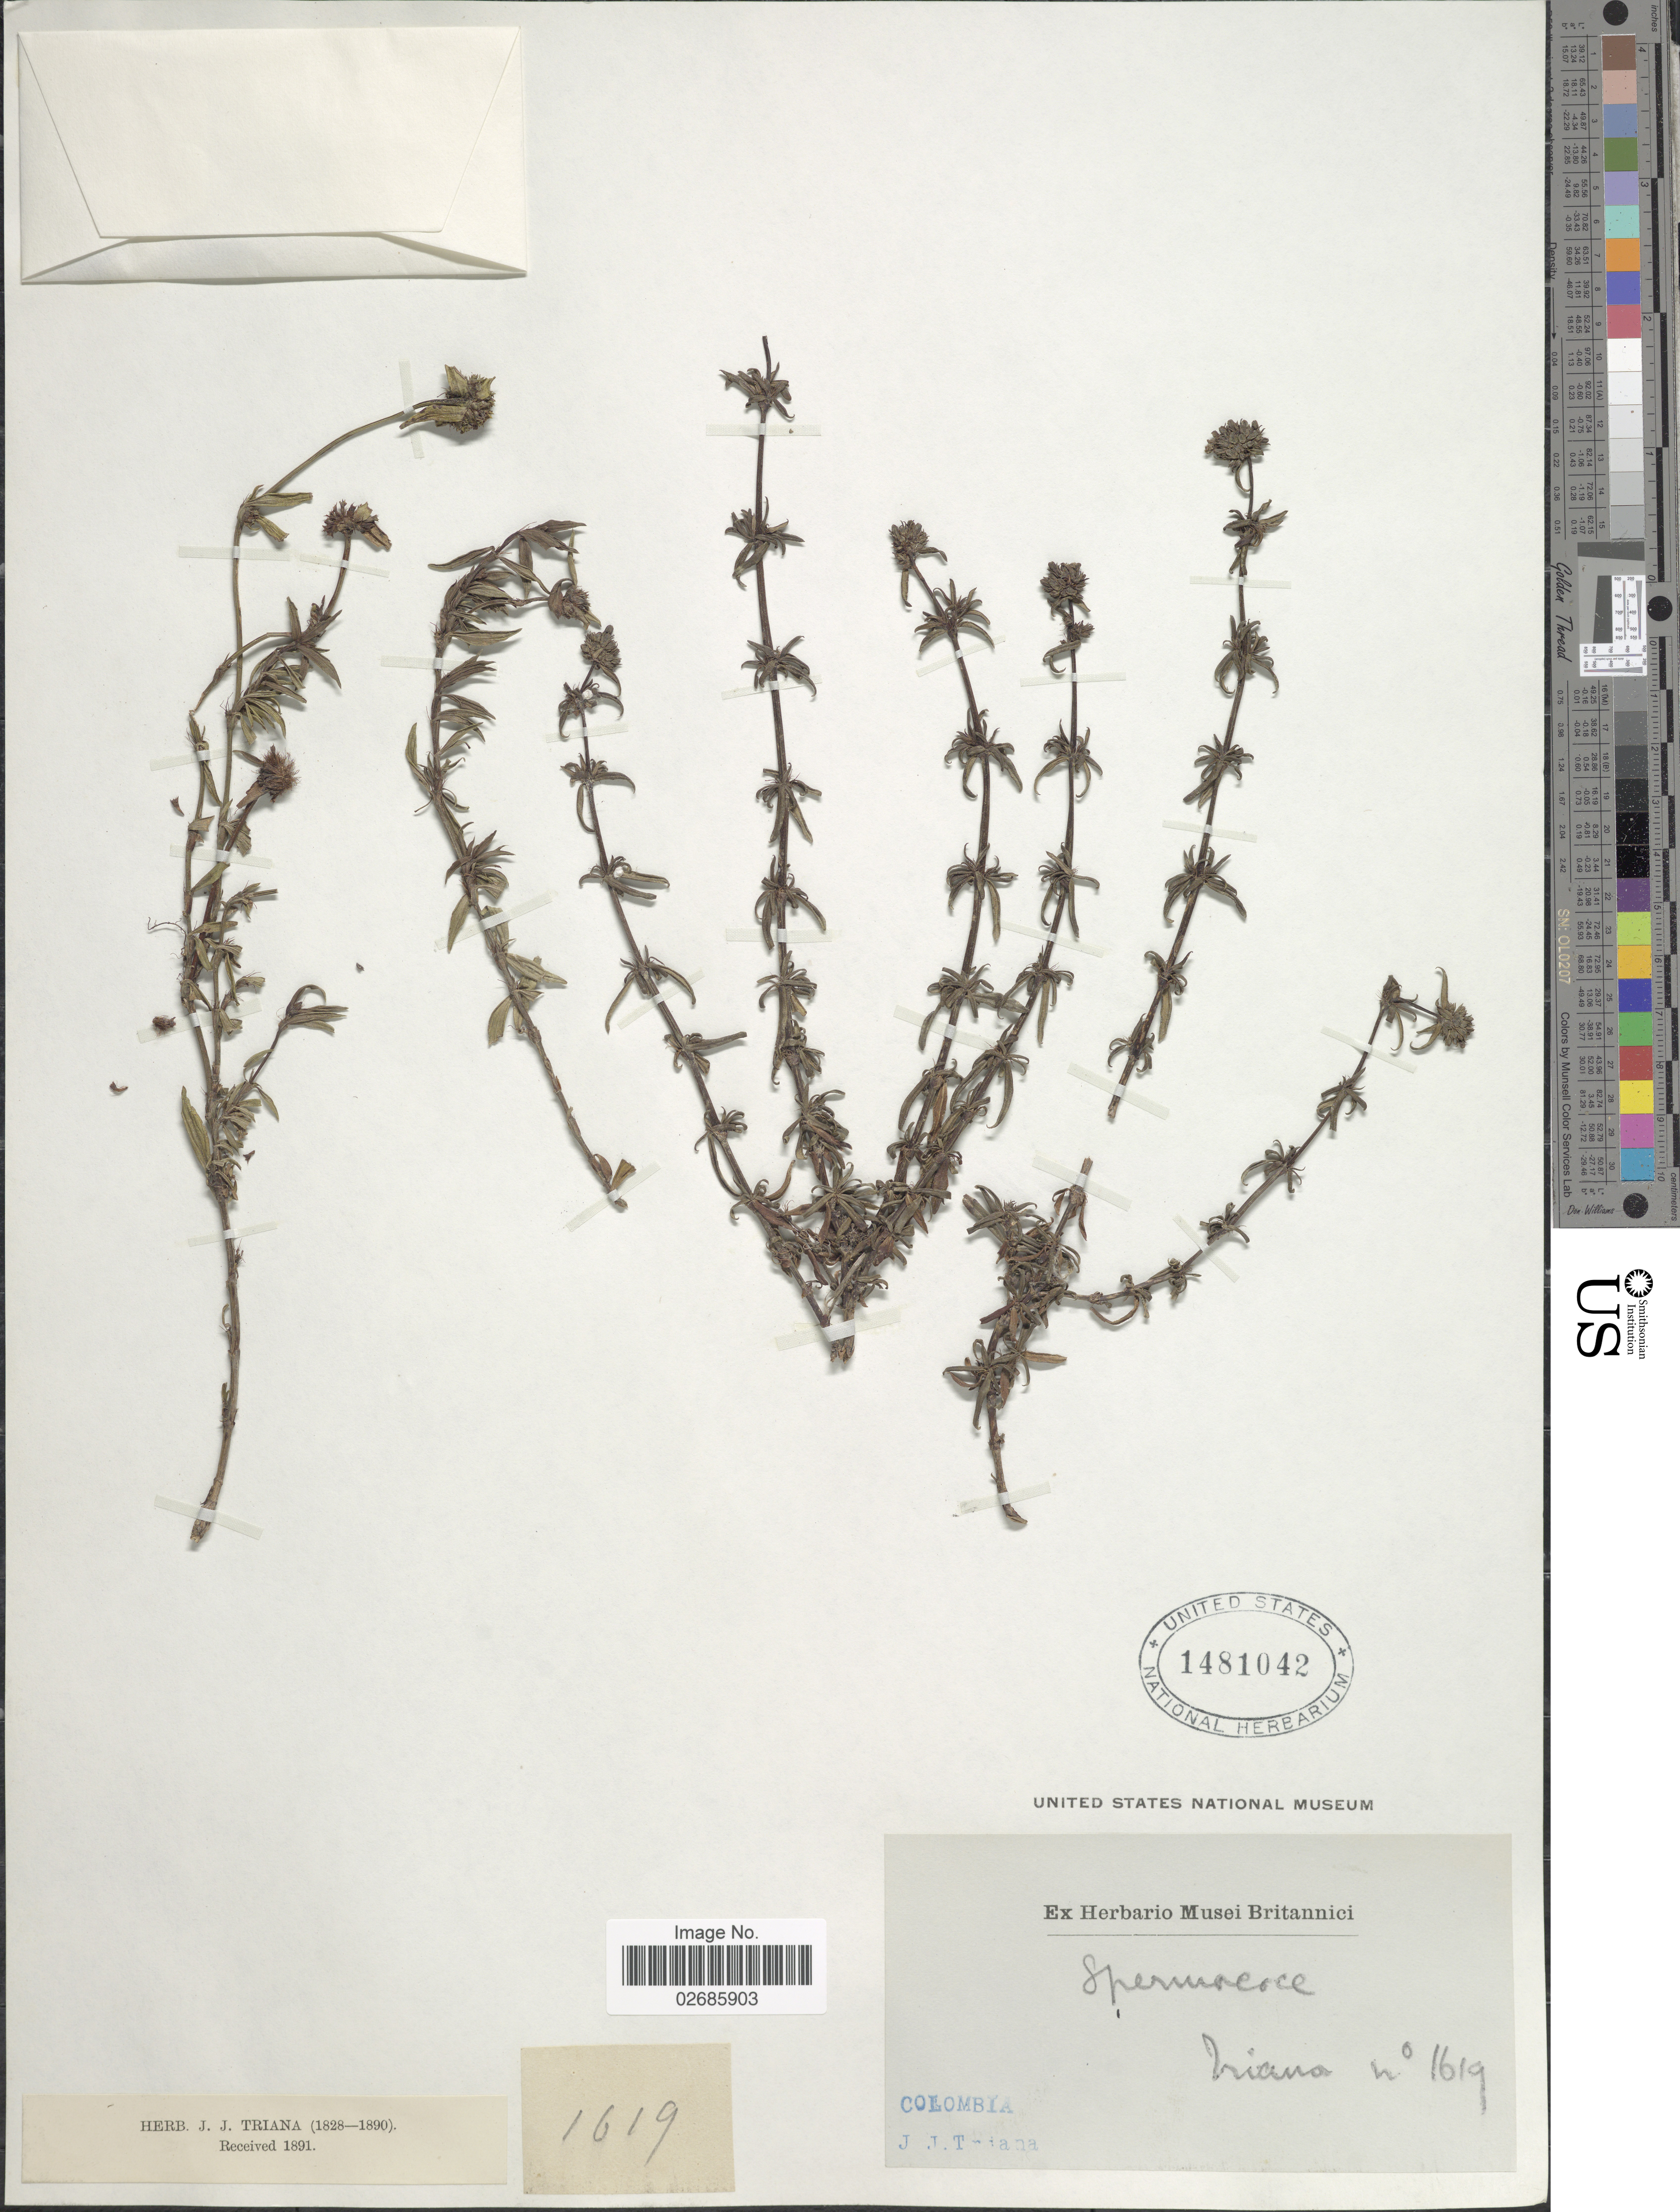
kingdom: Plantae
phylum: Tracheophyta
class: Magnoliopsida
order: Gentianales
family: Rubiaceae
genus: Borreria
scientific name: Borreria anthospermoides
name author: DC.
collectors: J. J. Triana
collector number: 1619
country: Colombia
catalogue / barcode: US 1481042